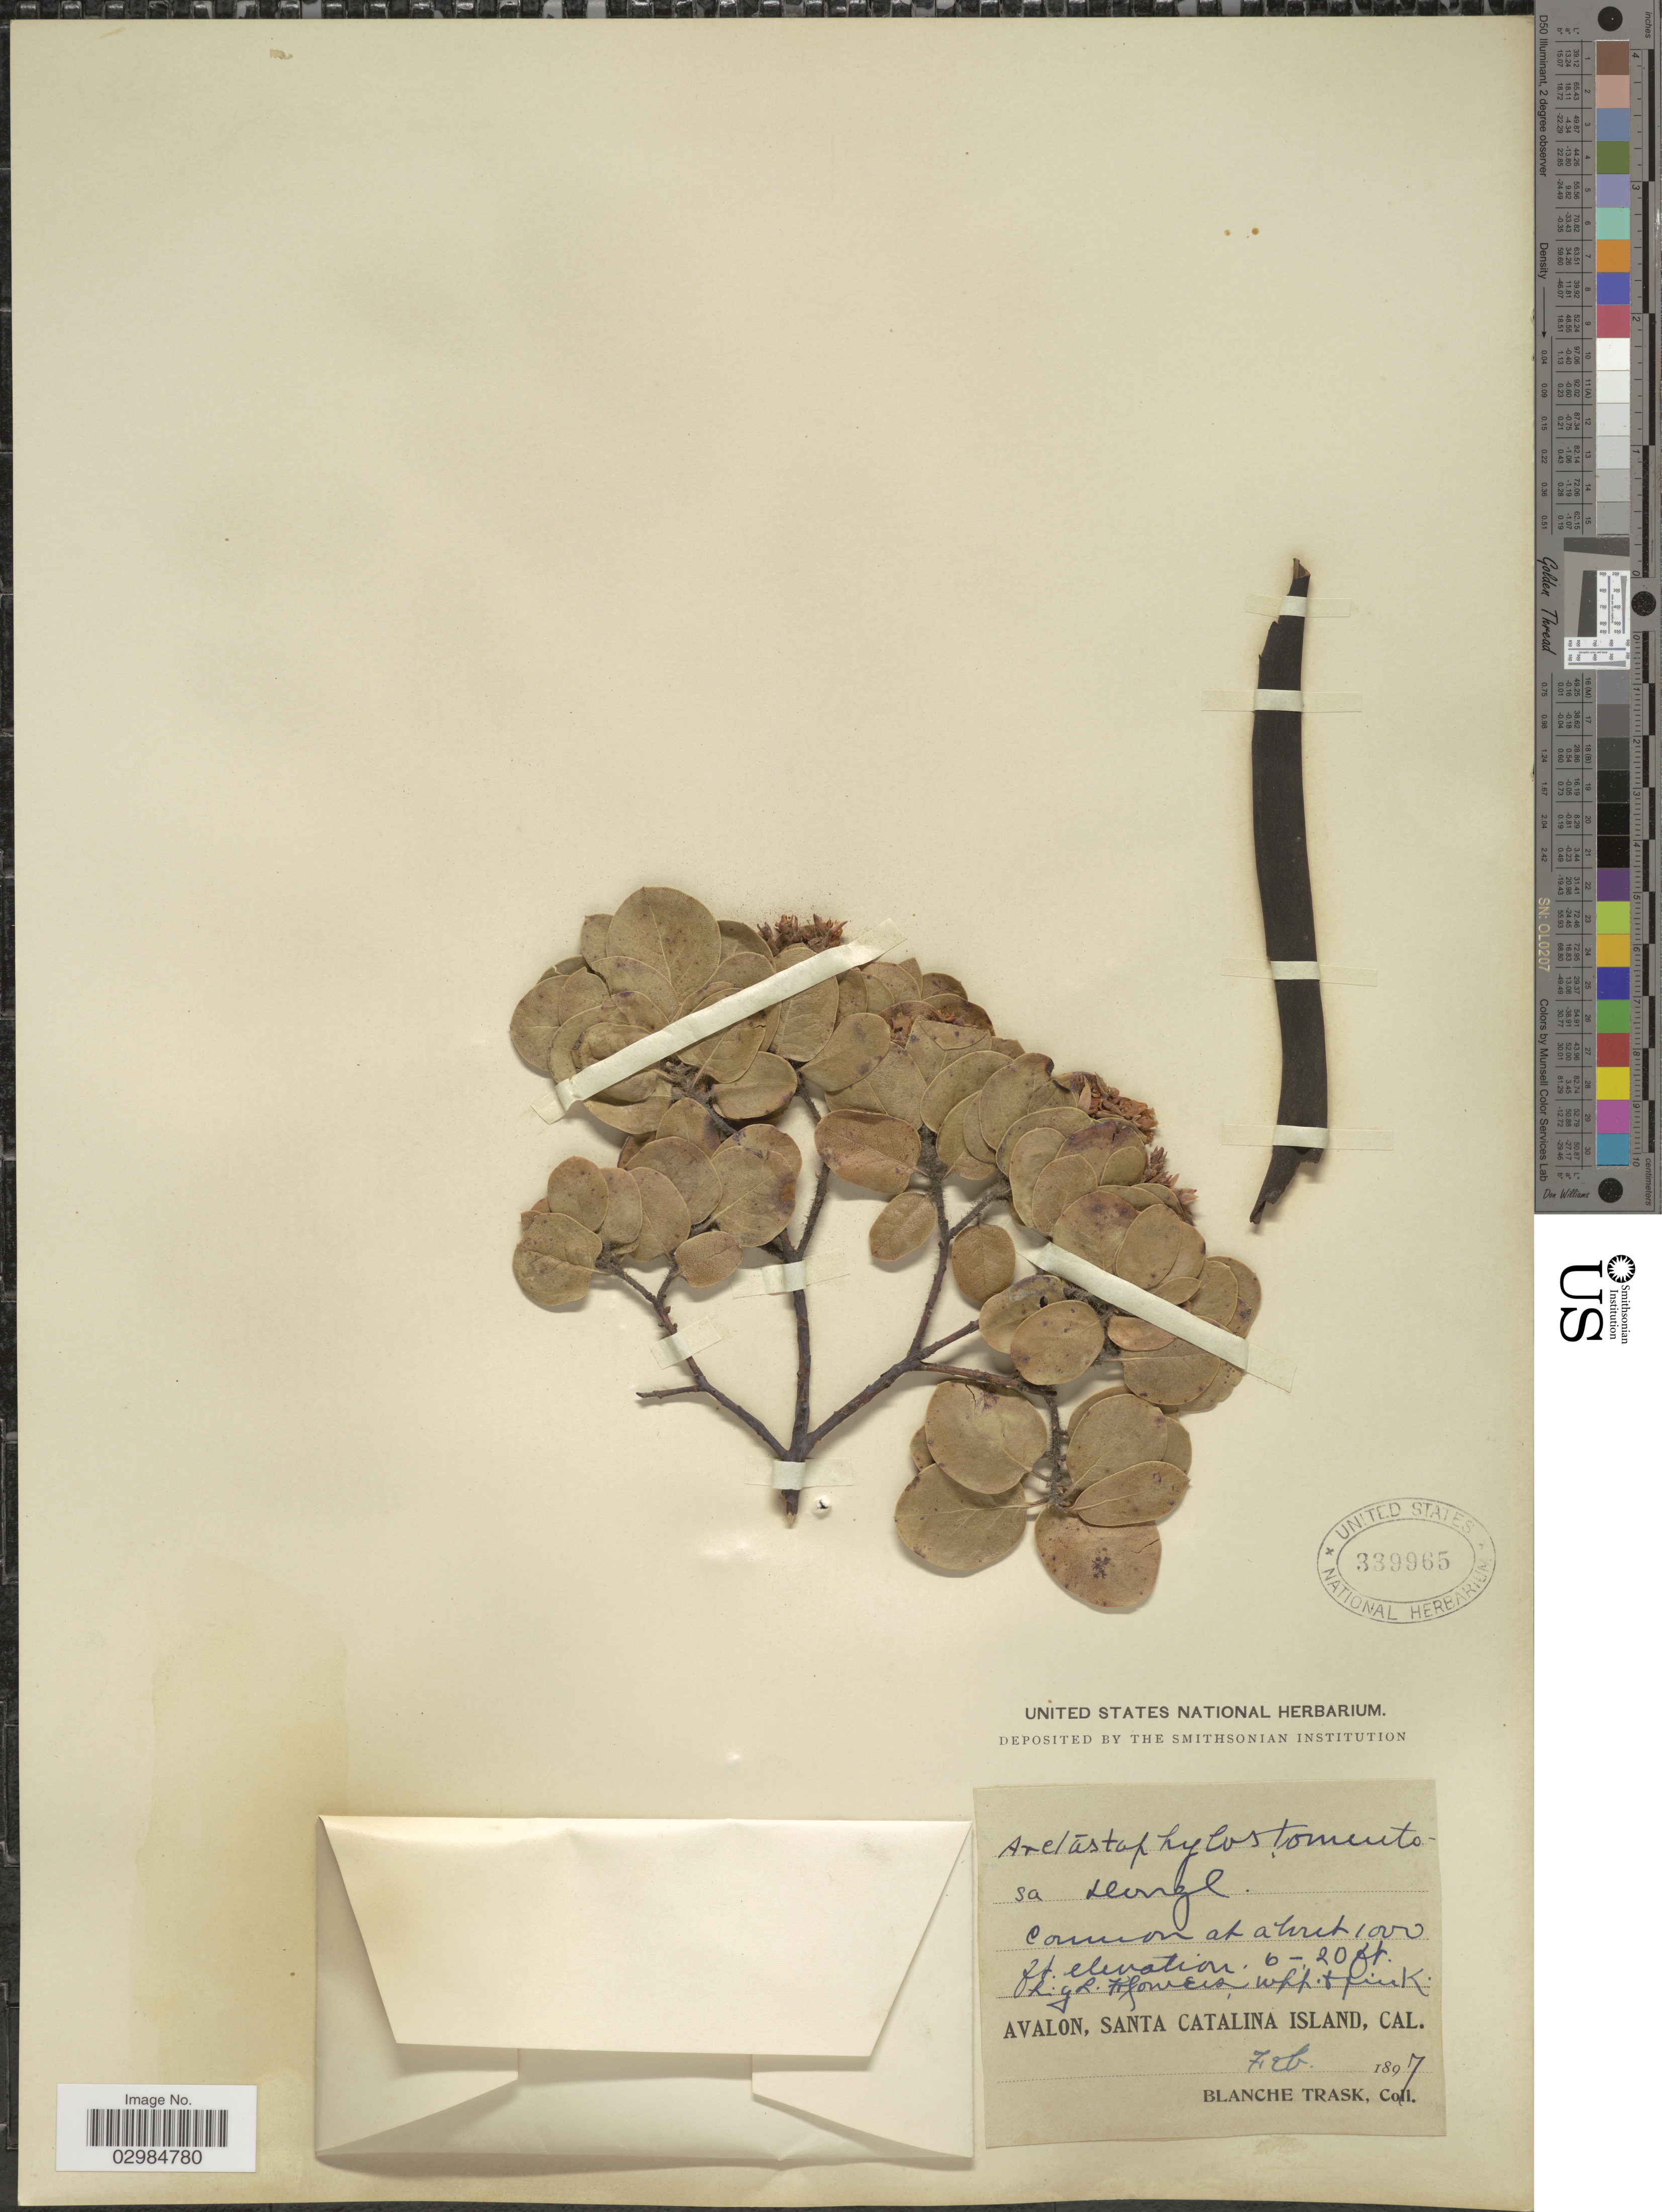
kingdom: Plantae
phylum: Tracheophyta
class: Magnoliopsida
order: Ericales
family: Ericaceae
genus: Arctostaphylos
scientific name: Arctostaphylos tomentosa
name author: (Pursh) Lindl.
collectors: B. Trask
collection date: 1897-02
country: United States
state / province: California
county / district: Los Angeles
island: Santa Catalina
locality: Avalon, Santa Catalina Island, Cal.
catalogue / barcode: US 339965